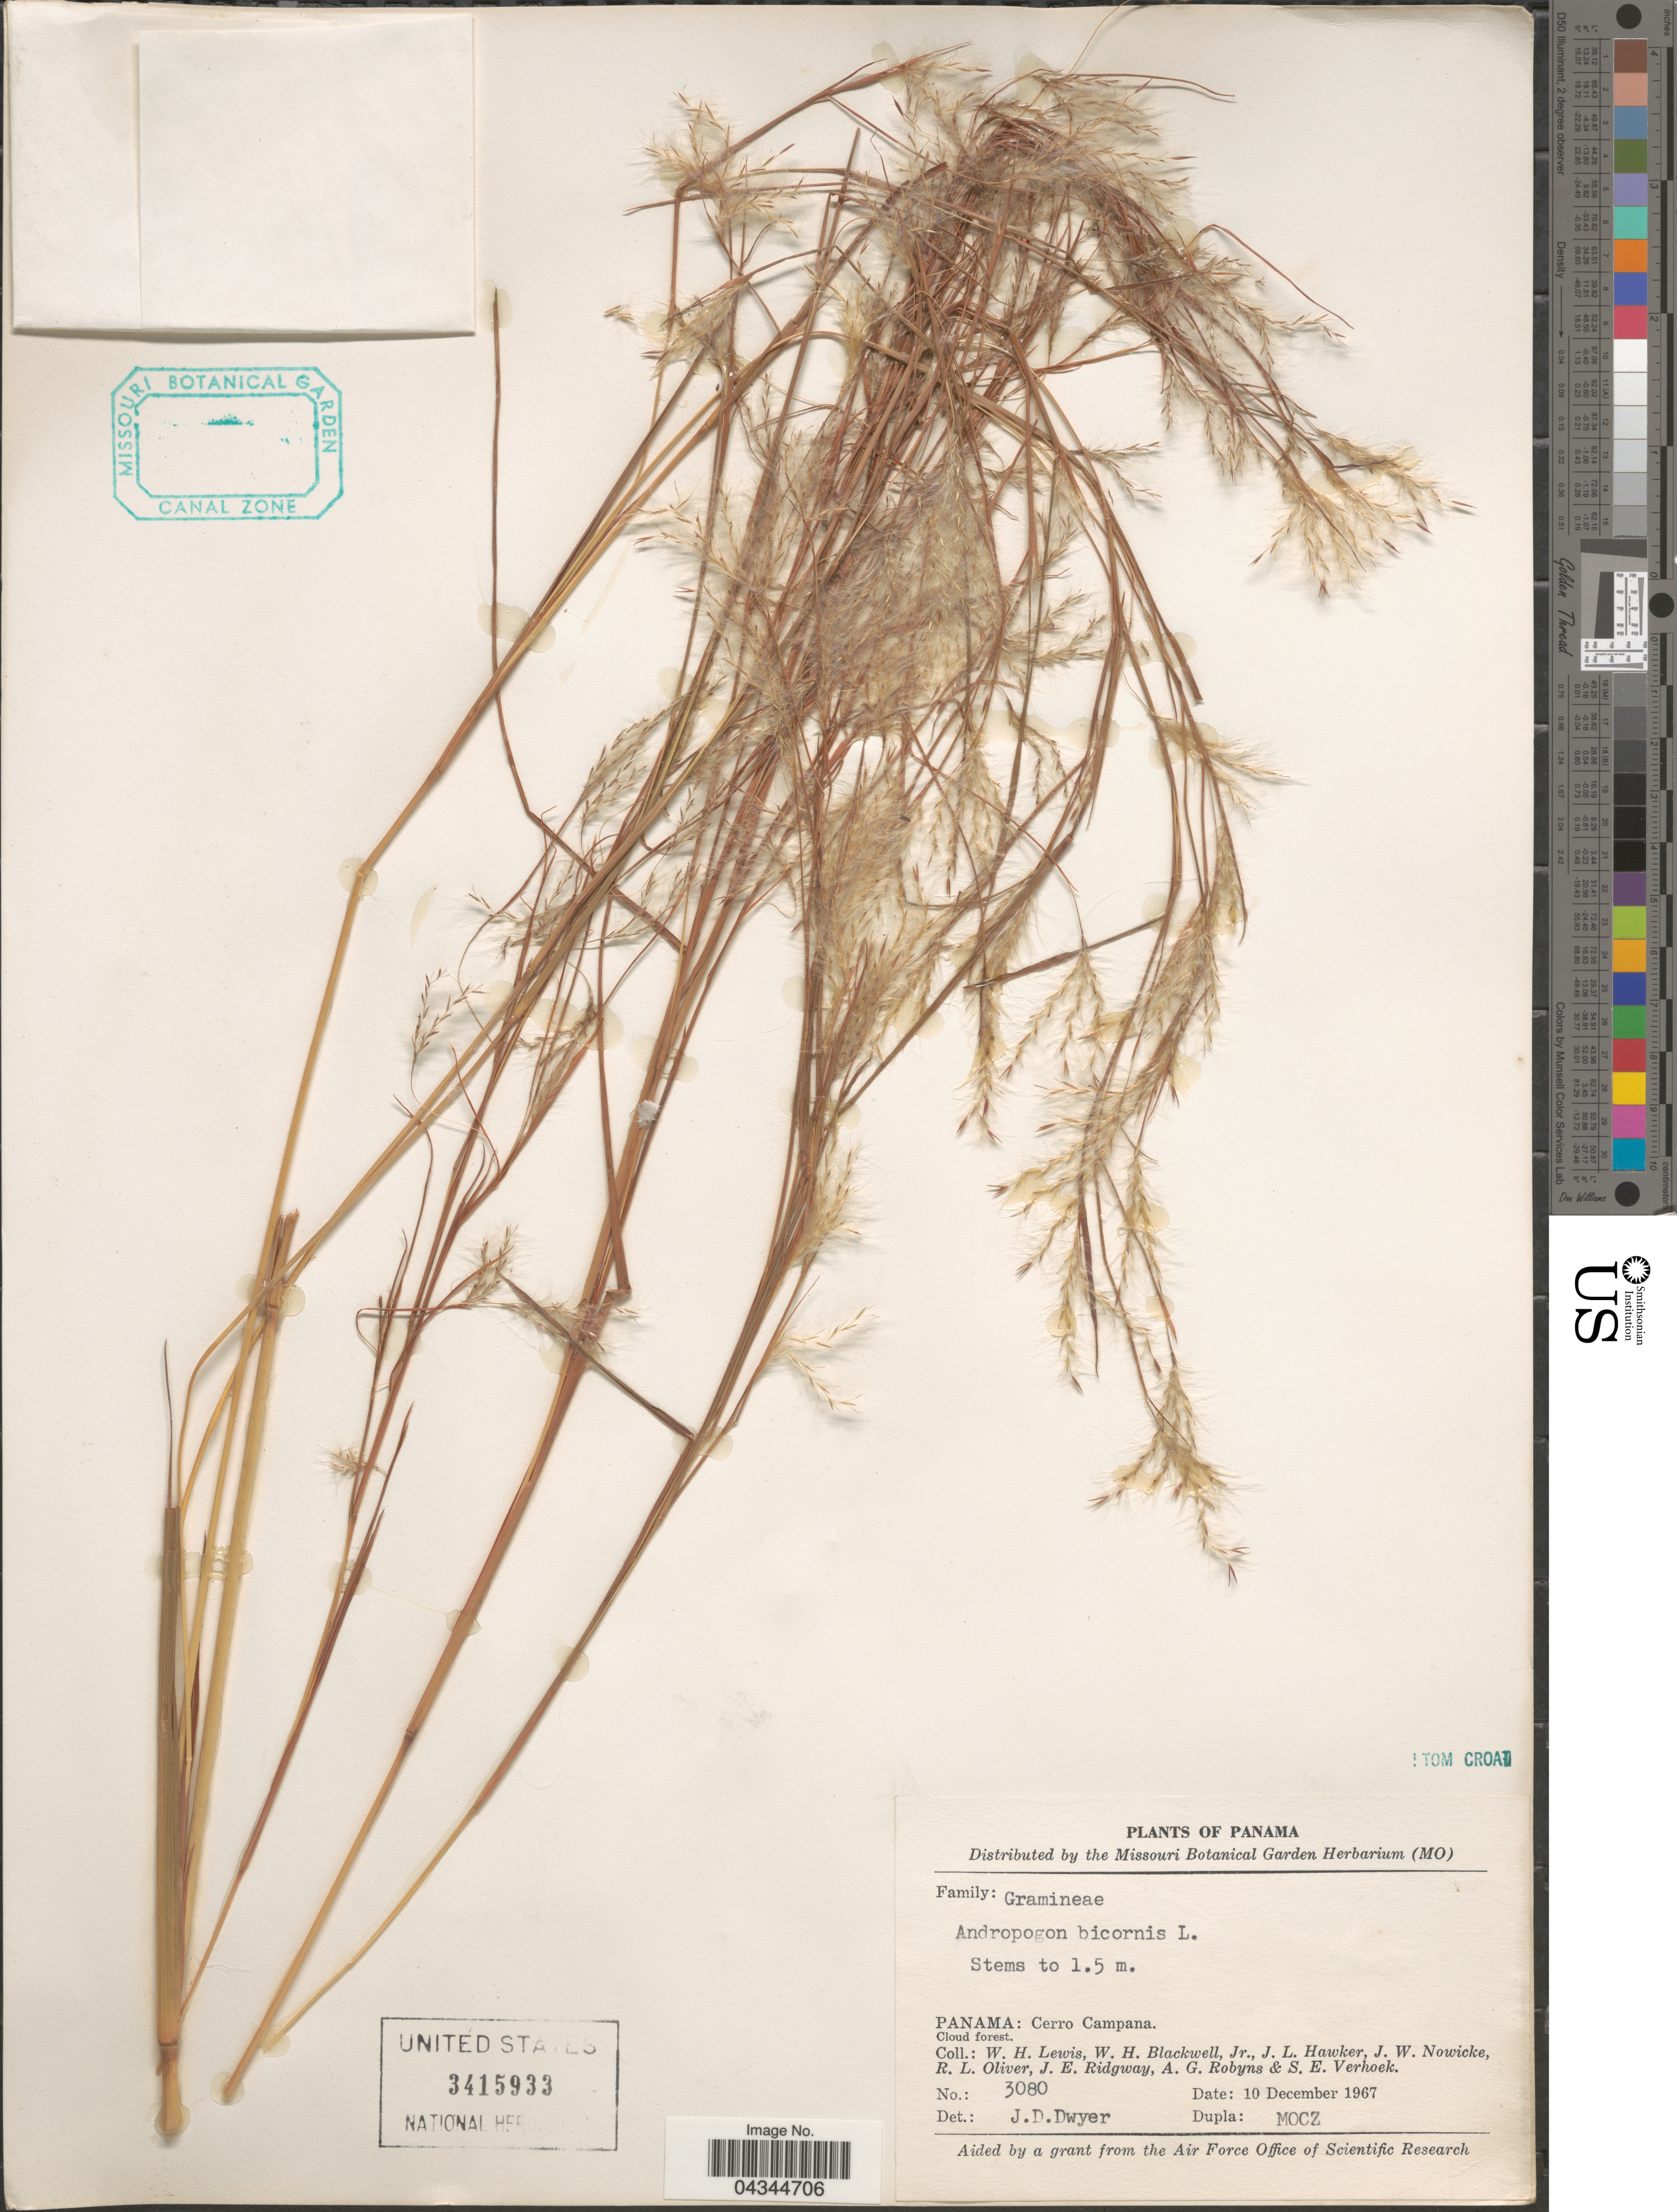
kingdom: Plantae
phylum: Tracheophyta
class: Liliopsida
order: Poales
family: Poaceae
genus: Andropogon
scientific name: Andropogon bicornis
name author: L.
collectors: W. H. Lewis, W. H. Blackwell, J. L. Hawker, J. W. Nowicke & et al.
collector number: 3080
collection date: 1967-12-10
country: Panama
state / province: Panamá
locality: Cerro Campana. Cloud forest.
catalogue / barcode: US 3415933